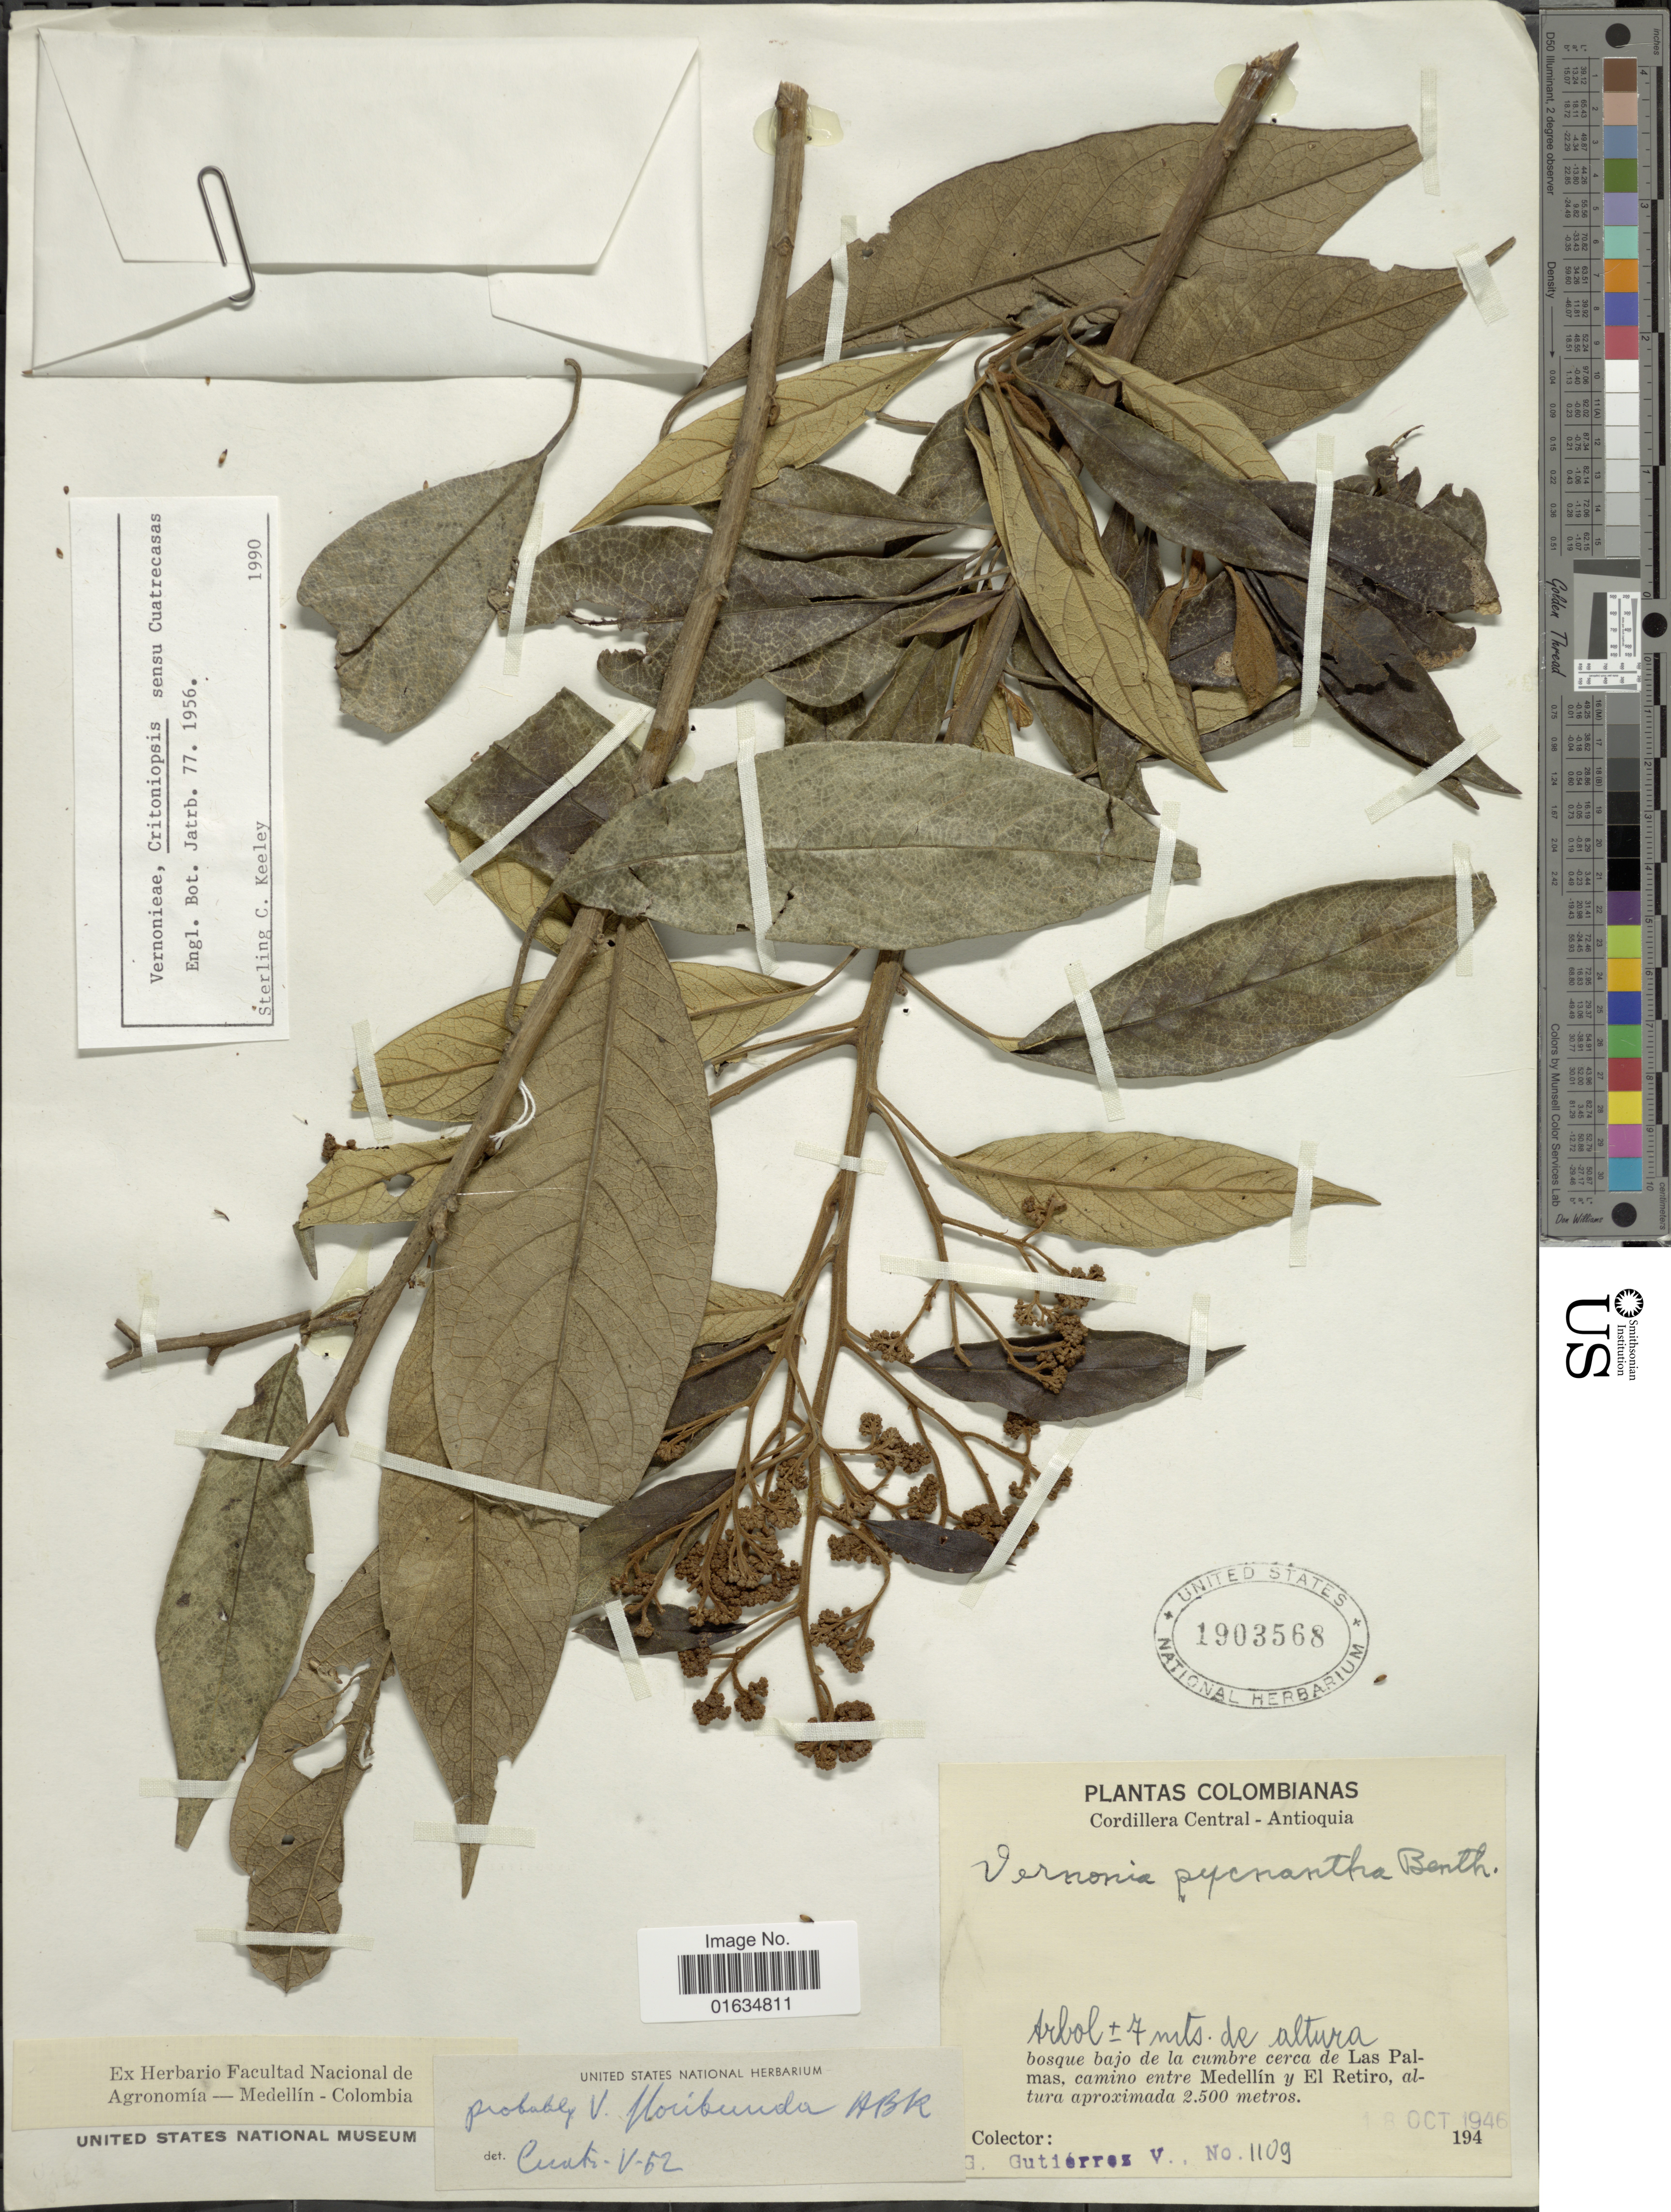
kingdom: Plantae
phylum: Tracheophyta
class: Magnoliopsida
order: Asterales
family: Asteraceae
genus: Critoniopsis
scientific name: Critoniopsis lindenii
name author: Sch. Bip.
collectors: G. Gutiérrez V.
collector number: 1109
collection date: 1946-10-18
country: Colombia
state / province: Antioquia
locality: Cordillera Central, bosque bajo de la cumbre cerca de Las Palmas, camino entre Medellin y El Retiro.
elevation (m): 2500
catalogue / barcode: US 1903568